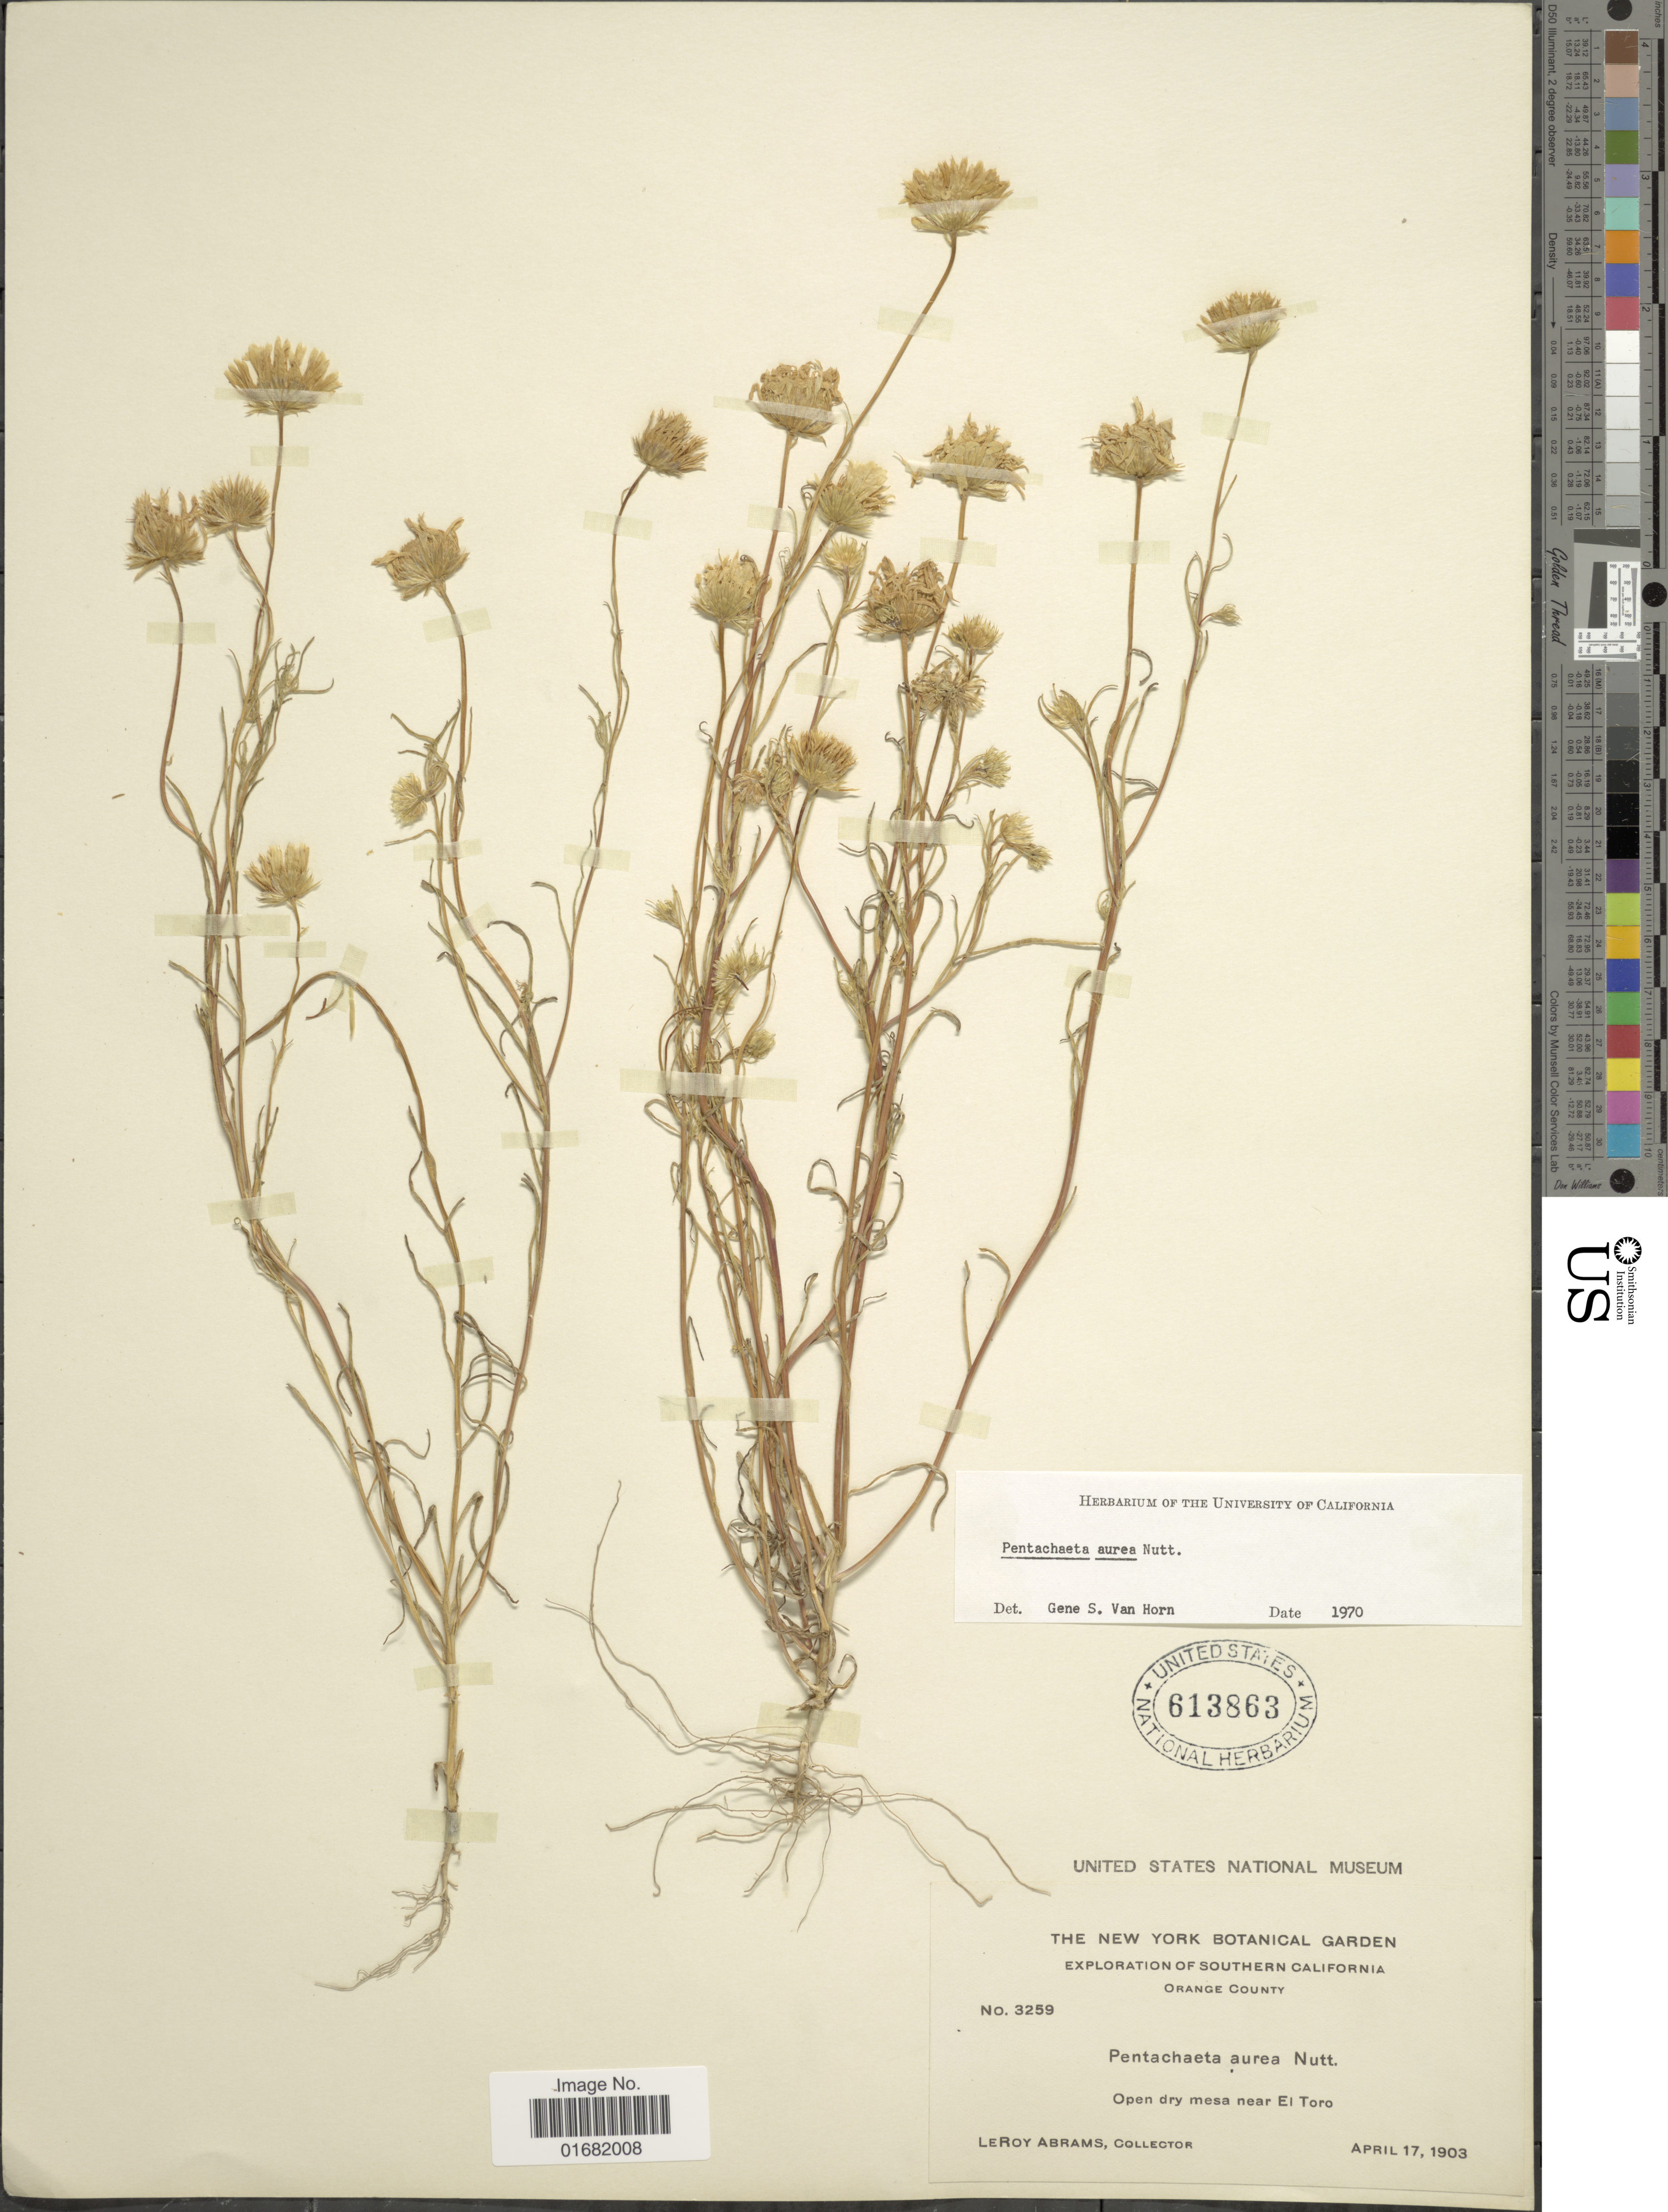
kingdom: Plantae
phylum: Tracheophyta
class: Magnoliopsida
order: Asterales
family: Asteraceae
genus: Pentachaeta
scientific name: Pentachaeta aurea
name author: Nutt.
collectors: L. Abrams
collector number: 3259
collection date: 1903-04-17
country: United States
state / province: California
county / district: Orange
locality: Southern California. Orange County. Open dry mesa near El Toro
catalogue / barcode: US 613863